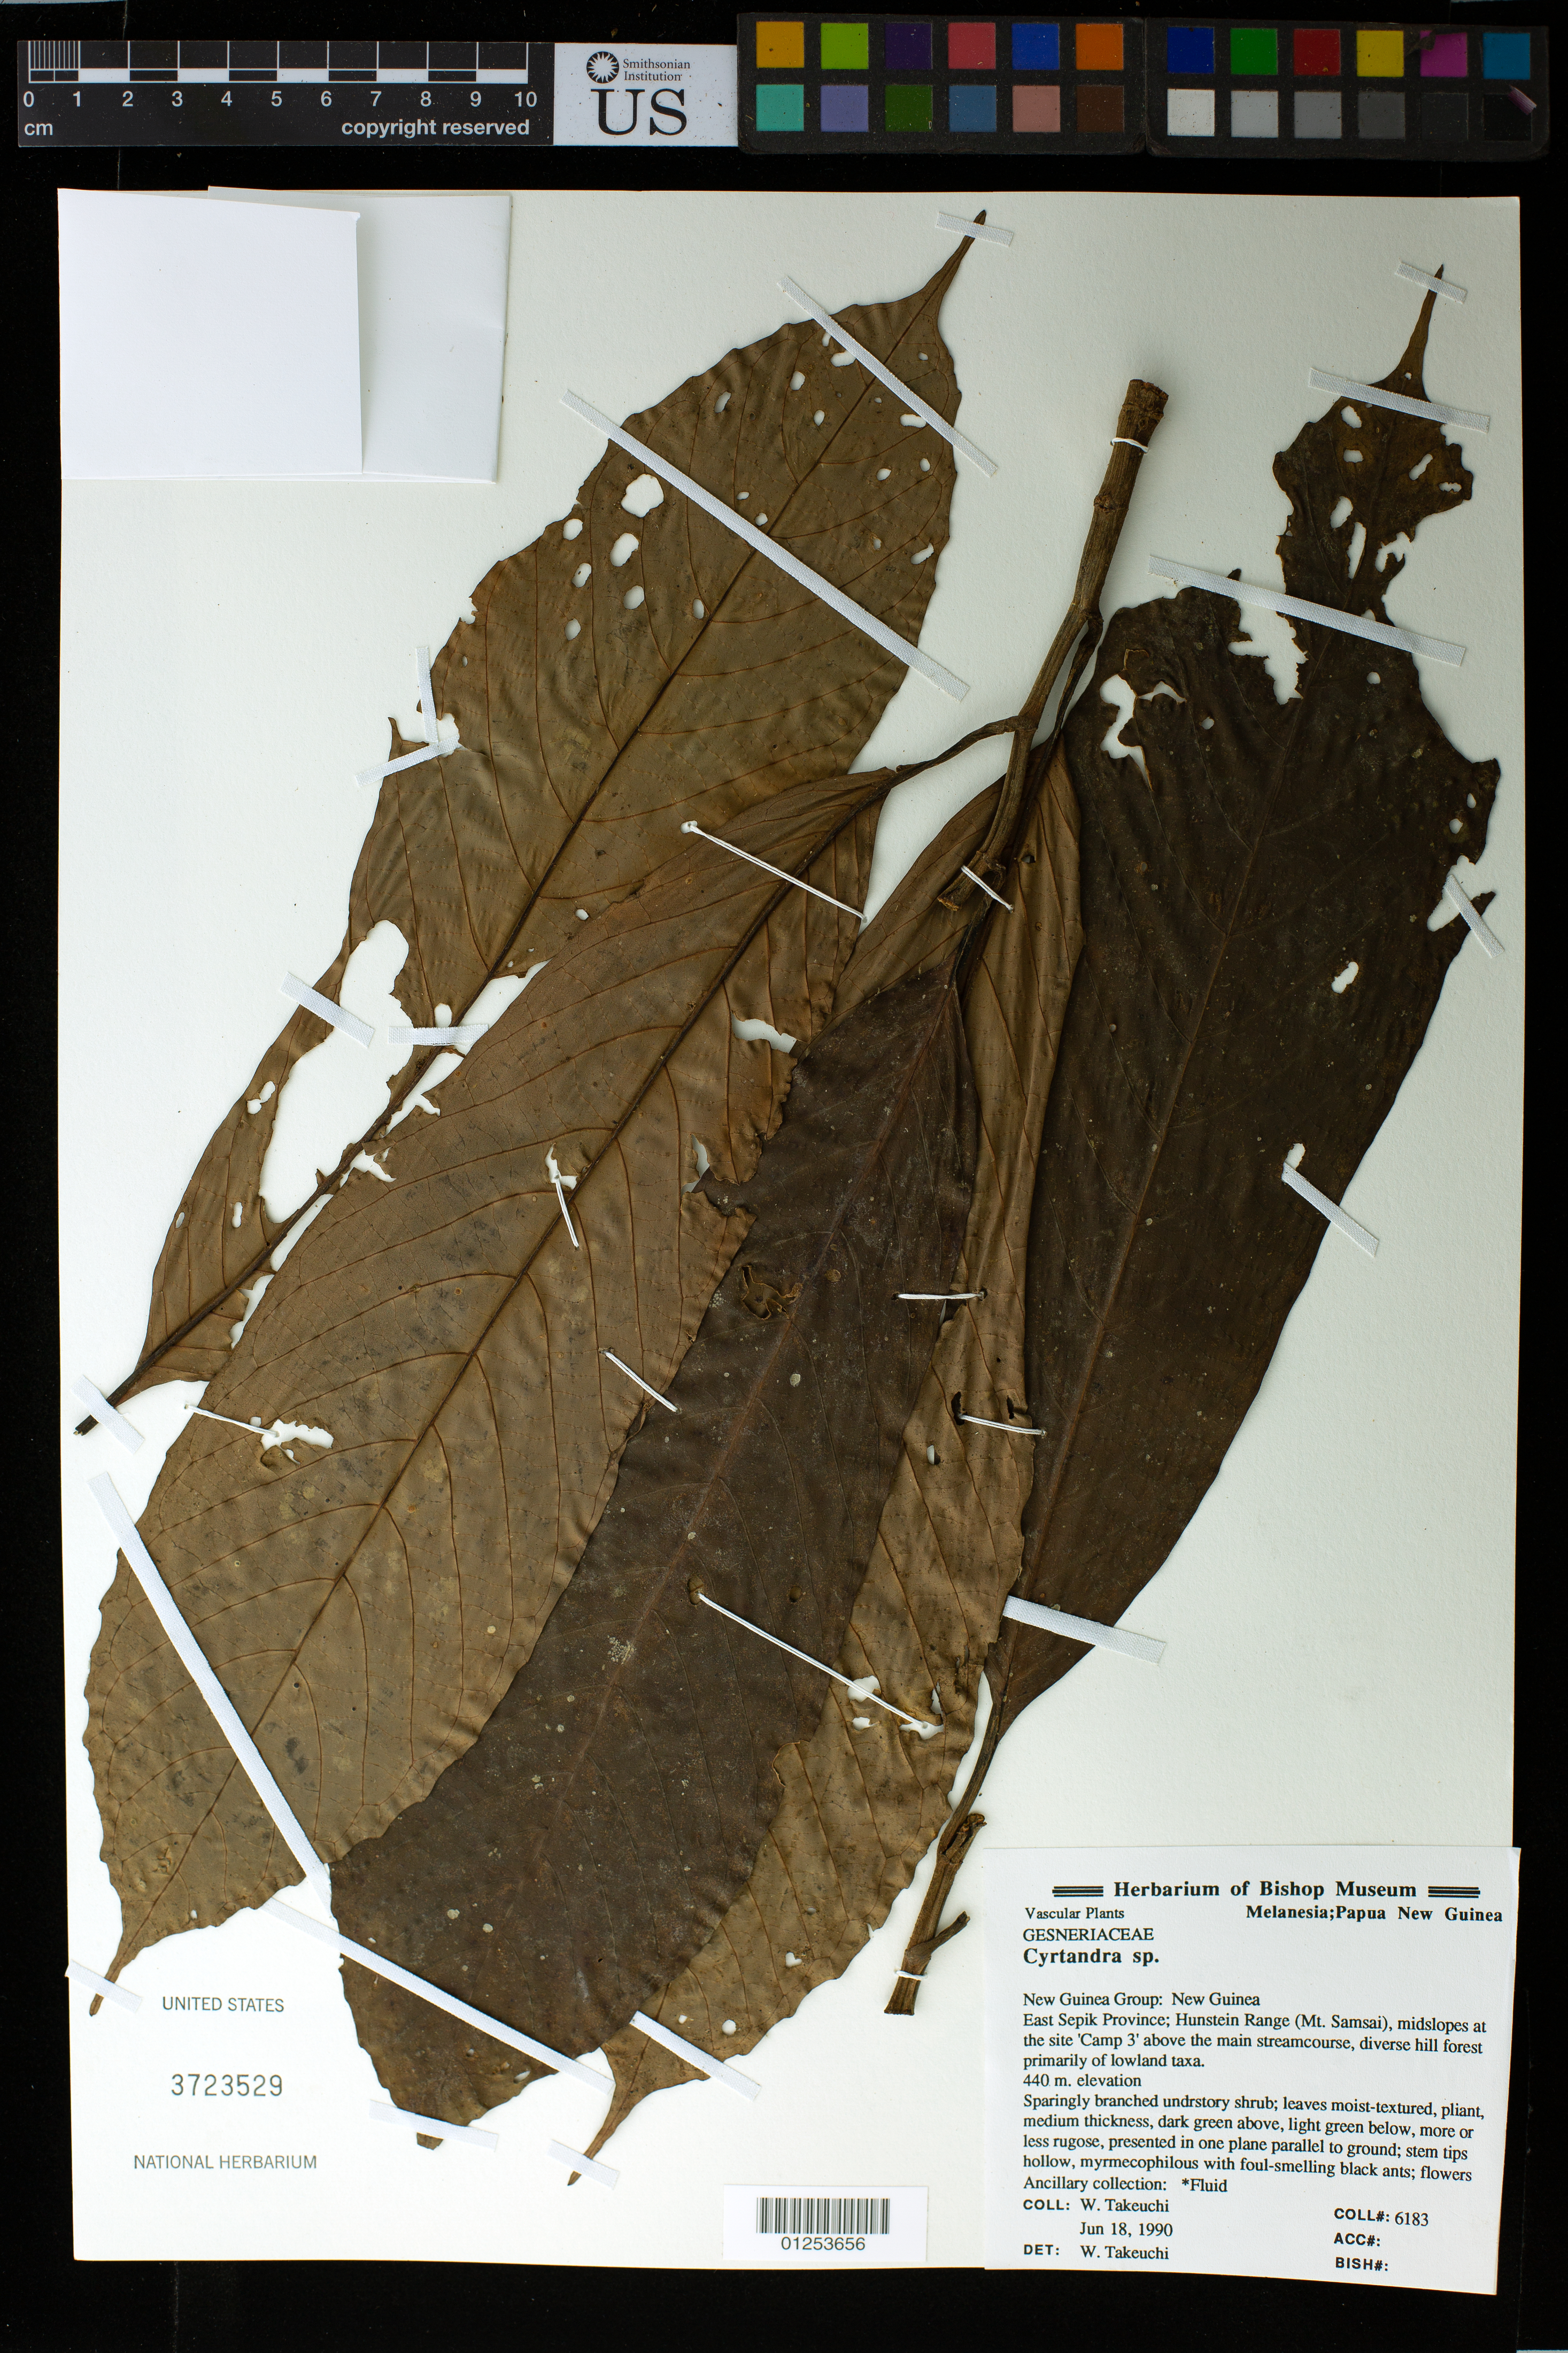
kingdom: Plantae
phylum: Tracheophyta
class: Magnoliopsida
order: Lamiales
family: Gesneriaceae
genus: Cyrtandra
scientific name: Cyrtandra sp.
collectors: W. N. Takeuchi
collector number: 6183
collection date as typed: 18 Jun 1990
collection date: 1990-06-18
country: Papua New Guinea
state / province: East Sepik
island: New Guinea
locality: Hunstein Range (Mt. Samsai), midslopes at the site 'Camp 3' above the main streamcourse, diverse hill forest primarily of lowland taxa.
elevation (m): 440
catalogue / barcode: US 3723529